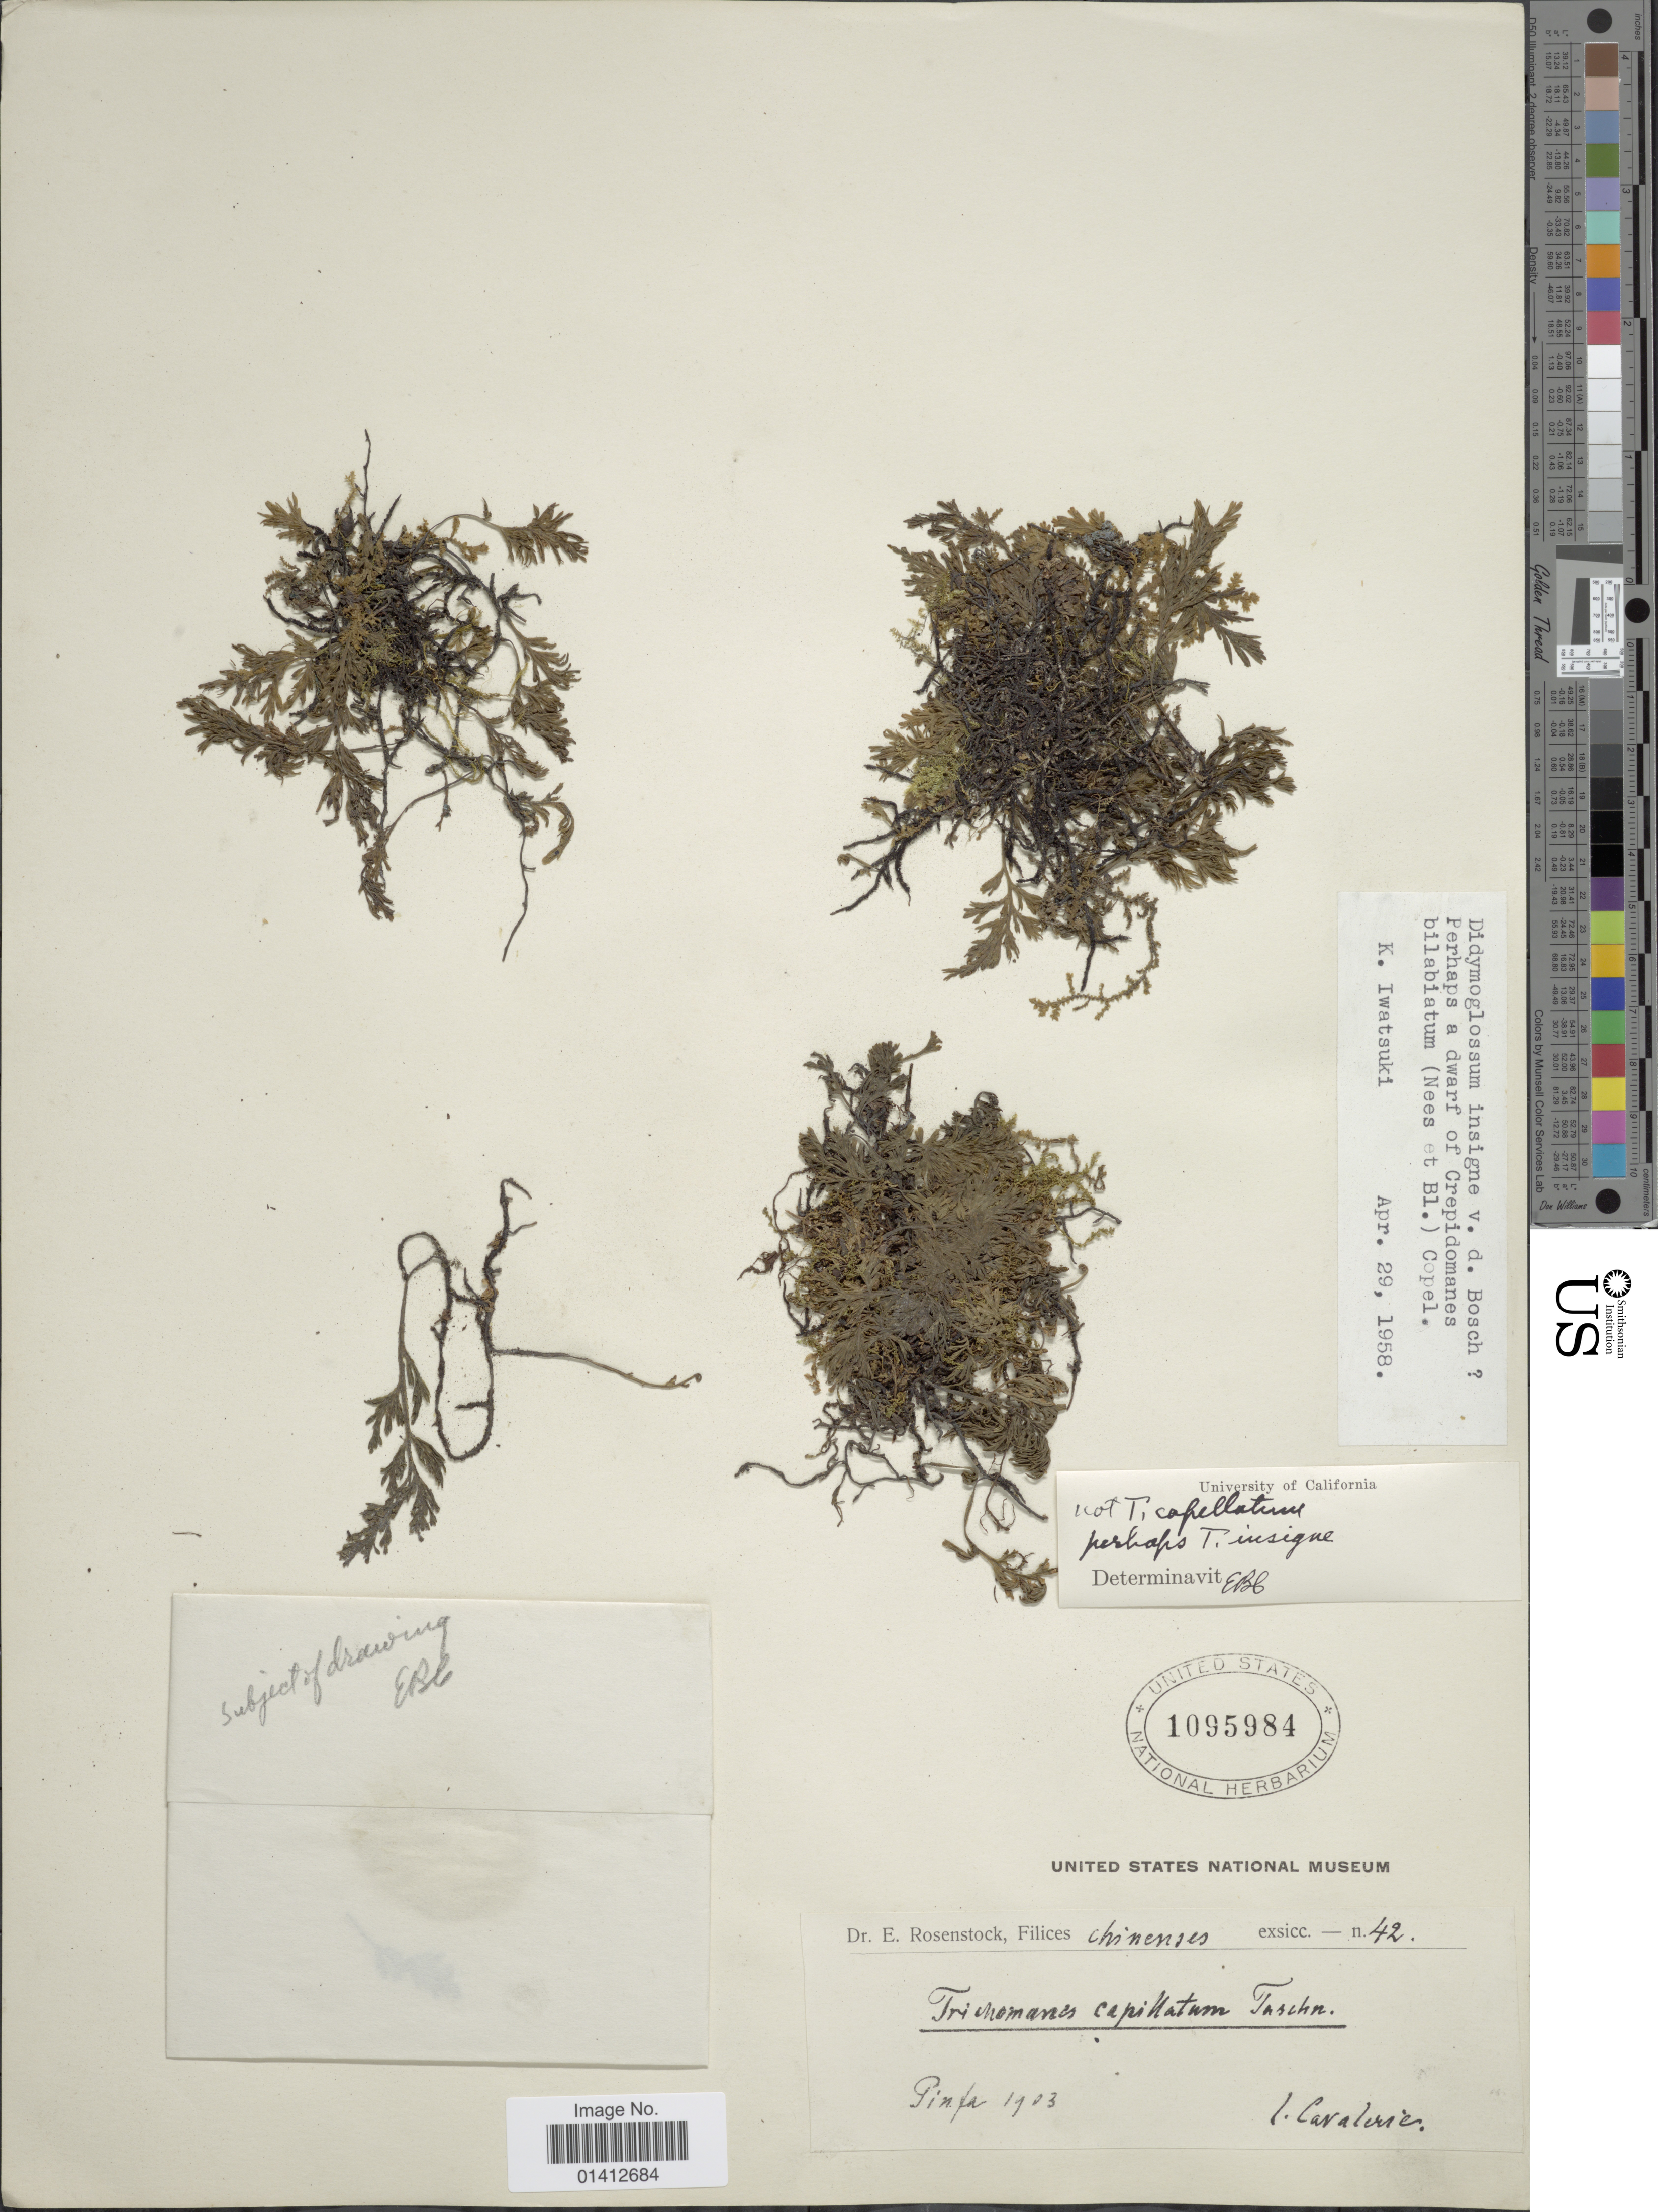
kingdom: Plantae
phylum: Tracheophyta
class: Polypodiopsida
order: Hymenophyllales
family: Hymenophyllaceae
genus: Crepidomanes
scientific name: Crepidomanes insigne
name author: (Bosch) C.X. Fu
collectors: -. Cavalerie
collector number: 42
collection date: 1903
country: China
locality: Pinfa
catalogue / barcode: US 1095984